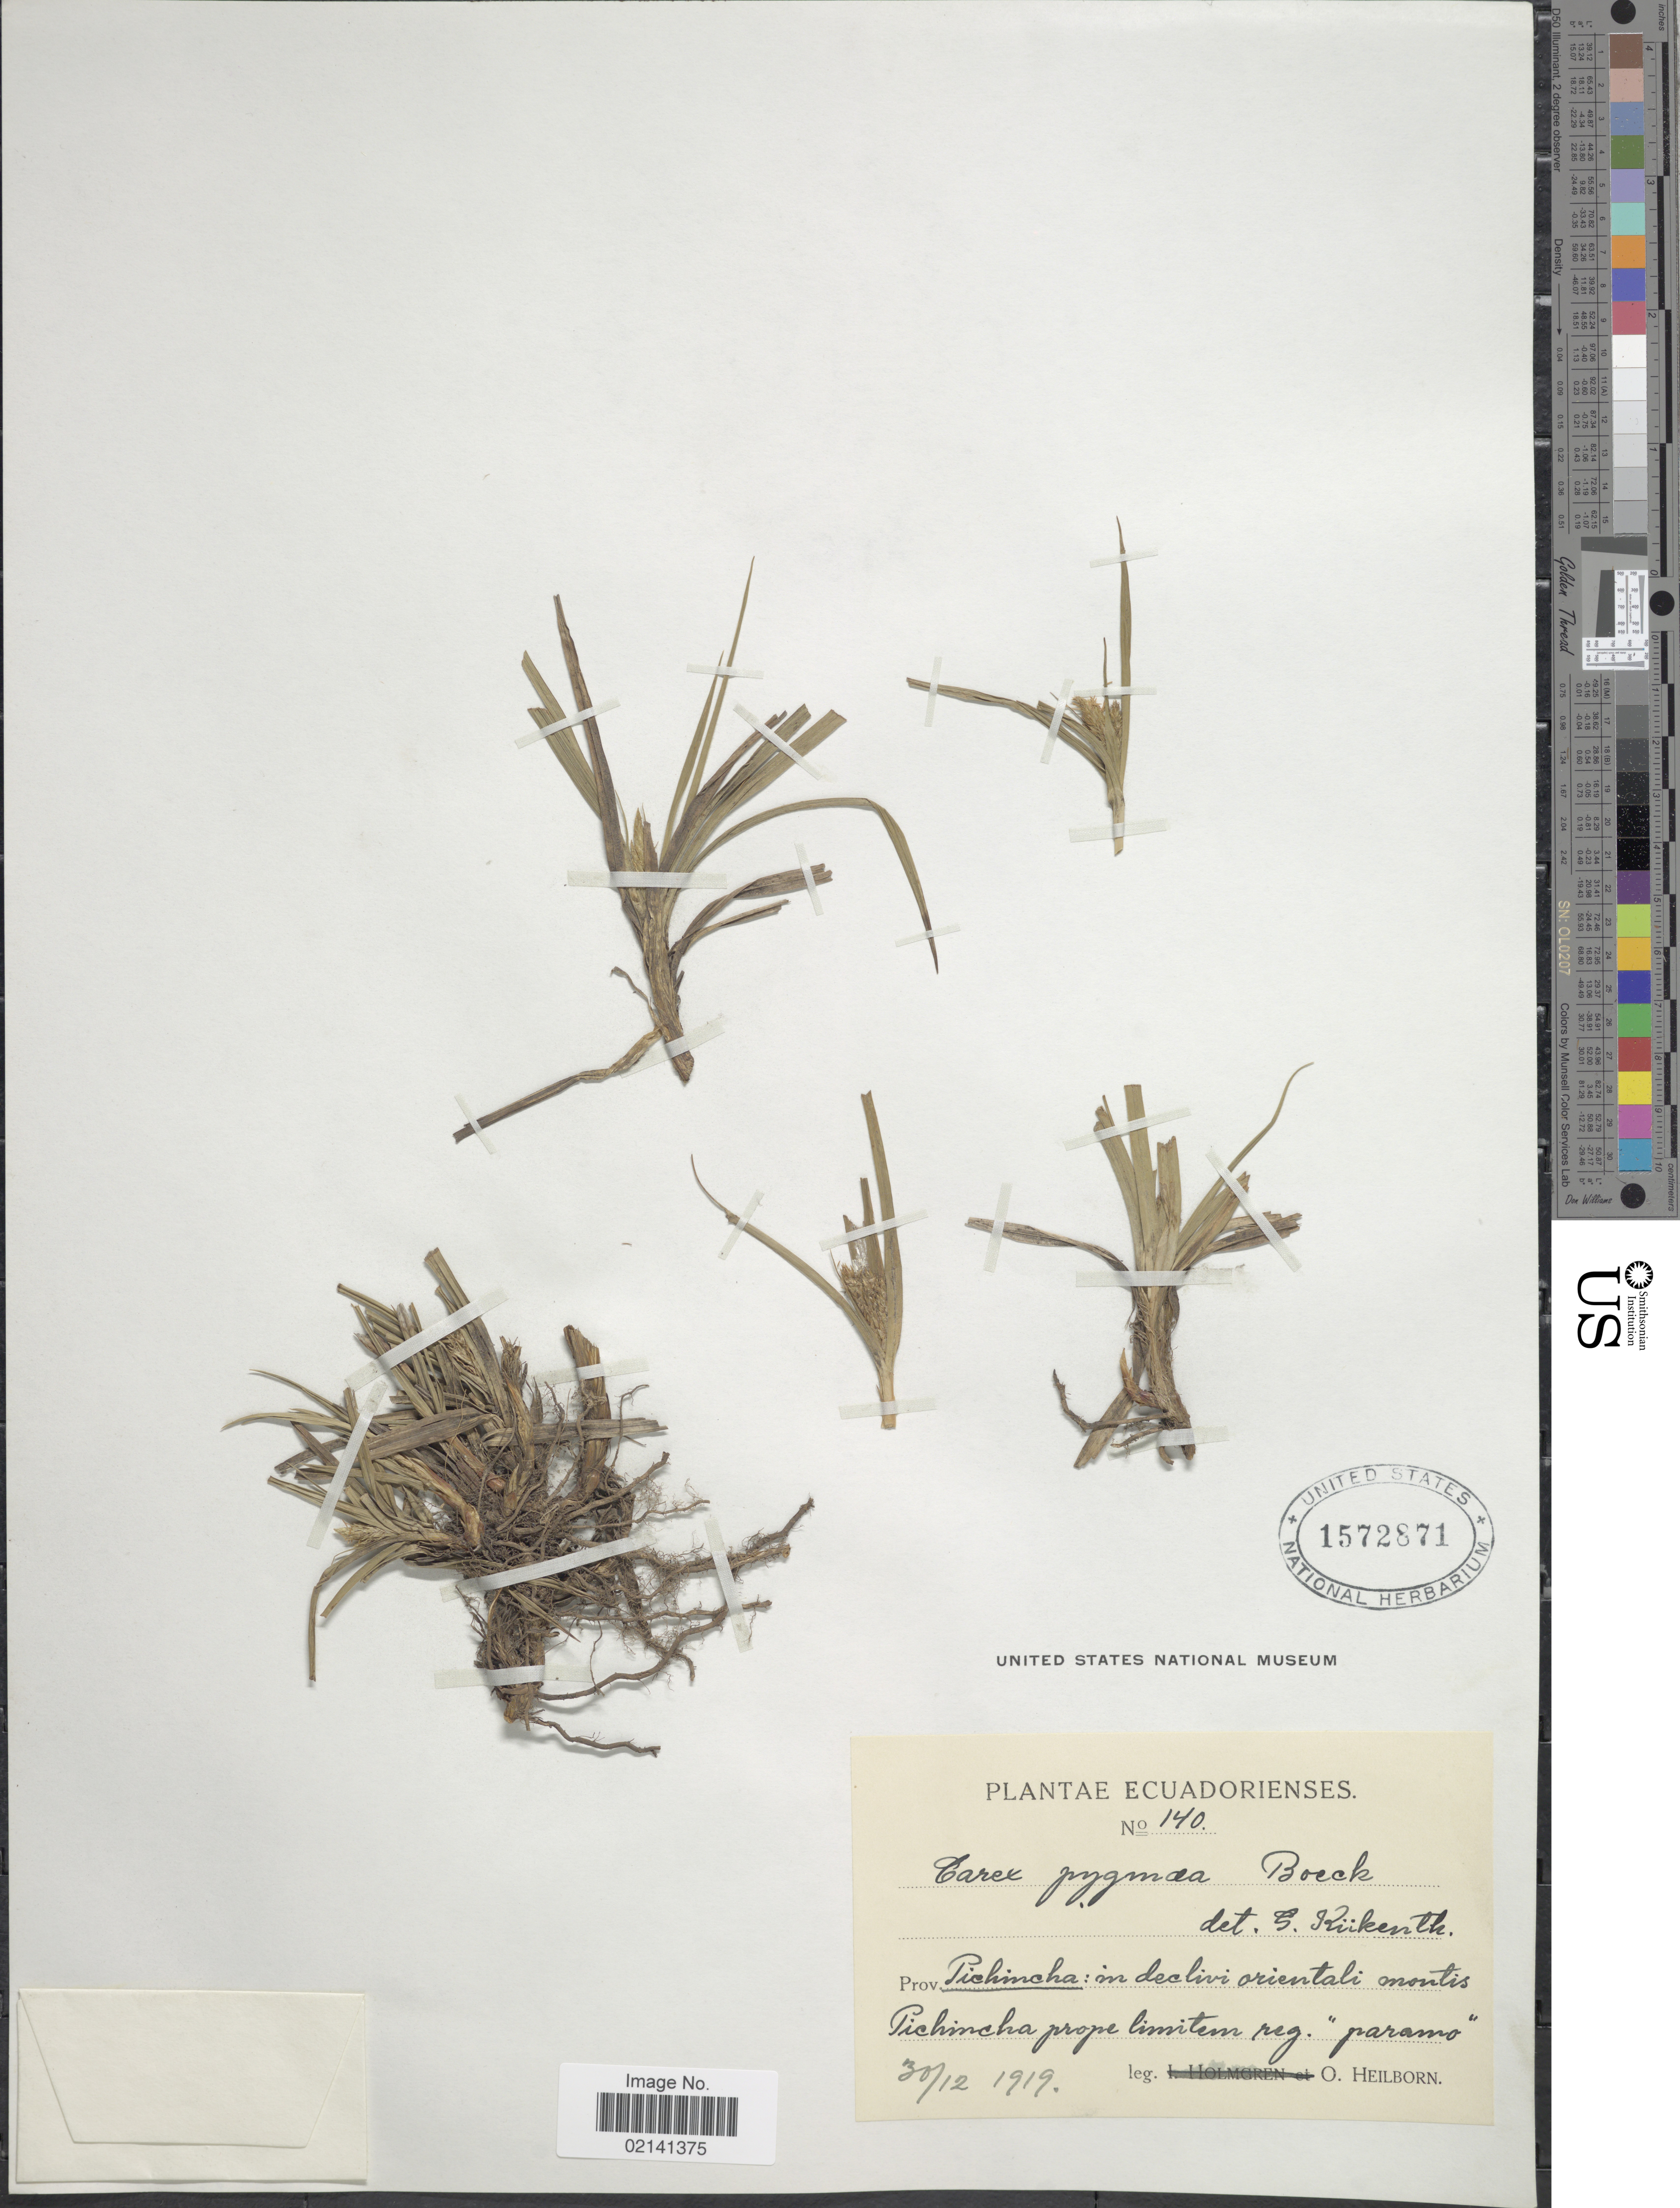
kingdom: Plantae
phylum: Tracheophyta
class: Liliopsida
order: Poales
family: Cyperaceae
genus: Carex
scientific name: Carex pygmaea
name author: Boeckeler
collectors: O. Heilbron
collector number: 140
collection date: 1919-12-30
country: Ecuador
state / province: Pichincha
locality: Prov. Pichincha: in declivi orientali montis Pichincha Prope limitem reg, "paramo".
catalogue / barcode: US 1572871